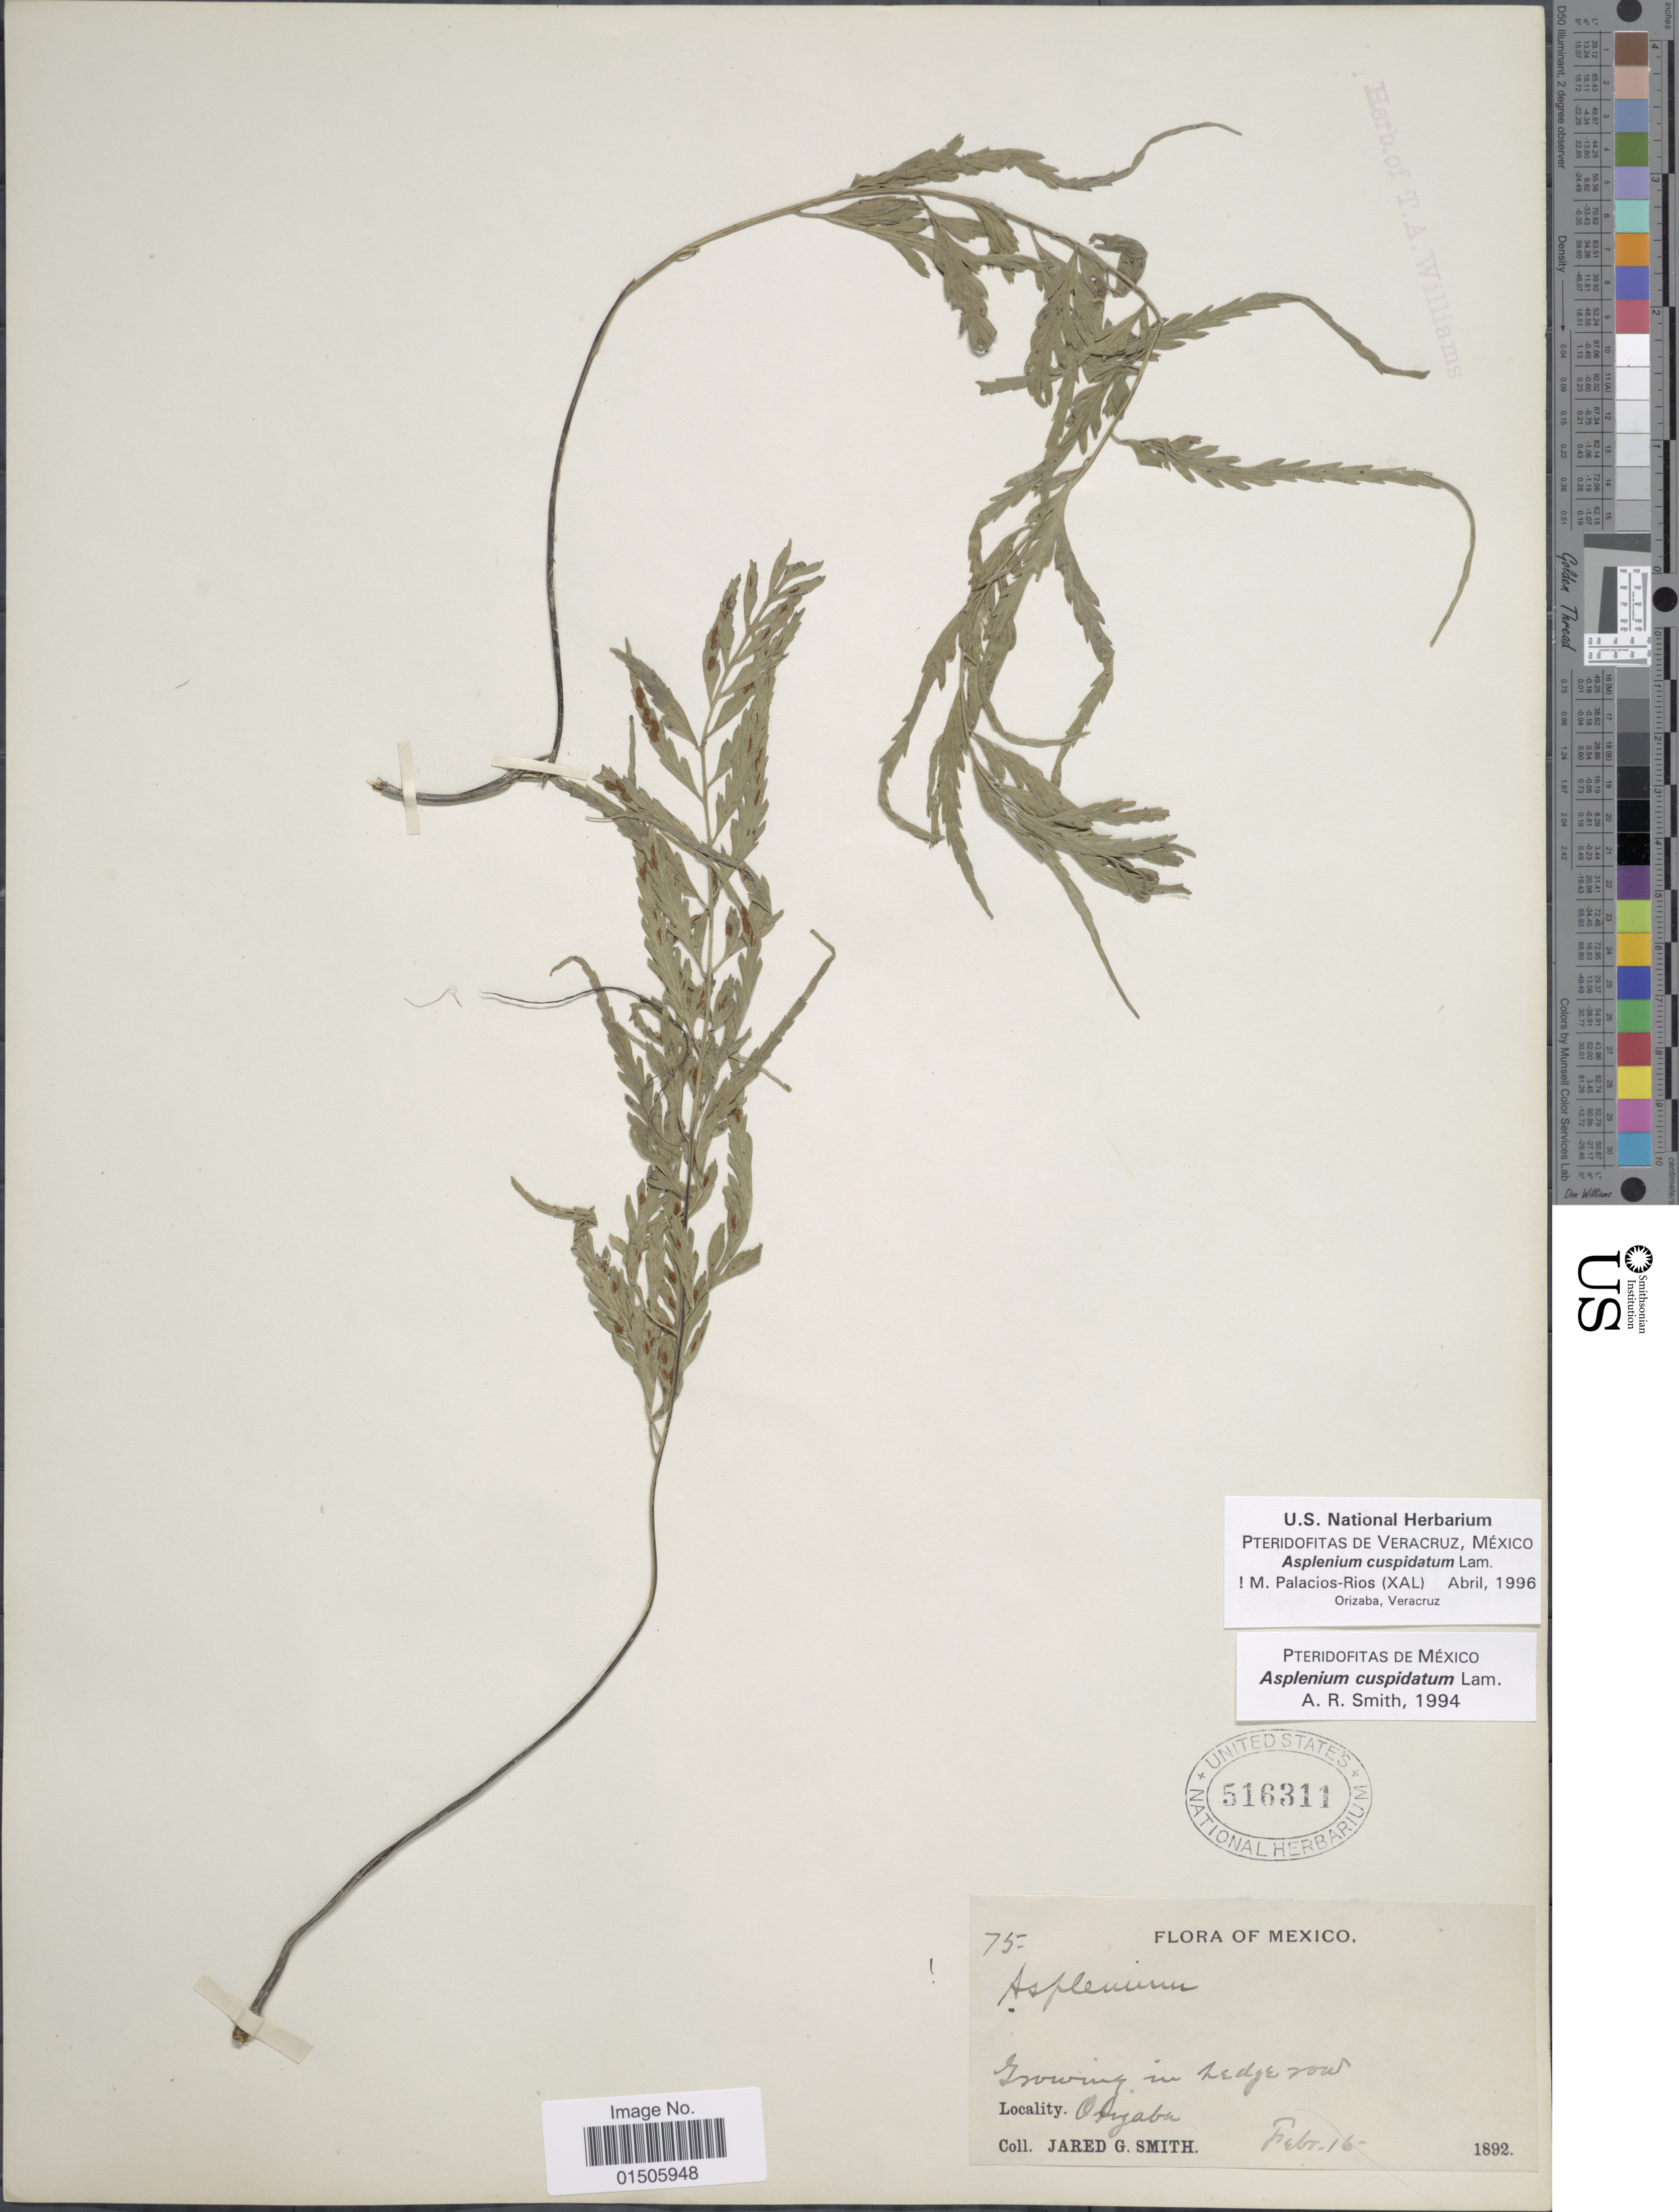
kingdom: Plantae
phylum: Tracheophyta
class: Polypodiopsida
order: Polypodiales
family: Aspleniaceae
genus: Asplenium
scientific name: Asplenium cuspidatum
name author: Lam.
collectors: J. G. Smith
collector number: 75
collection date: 1892-02-16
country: Mexico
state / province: México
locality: Orizaba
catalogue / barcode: US 516311